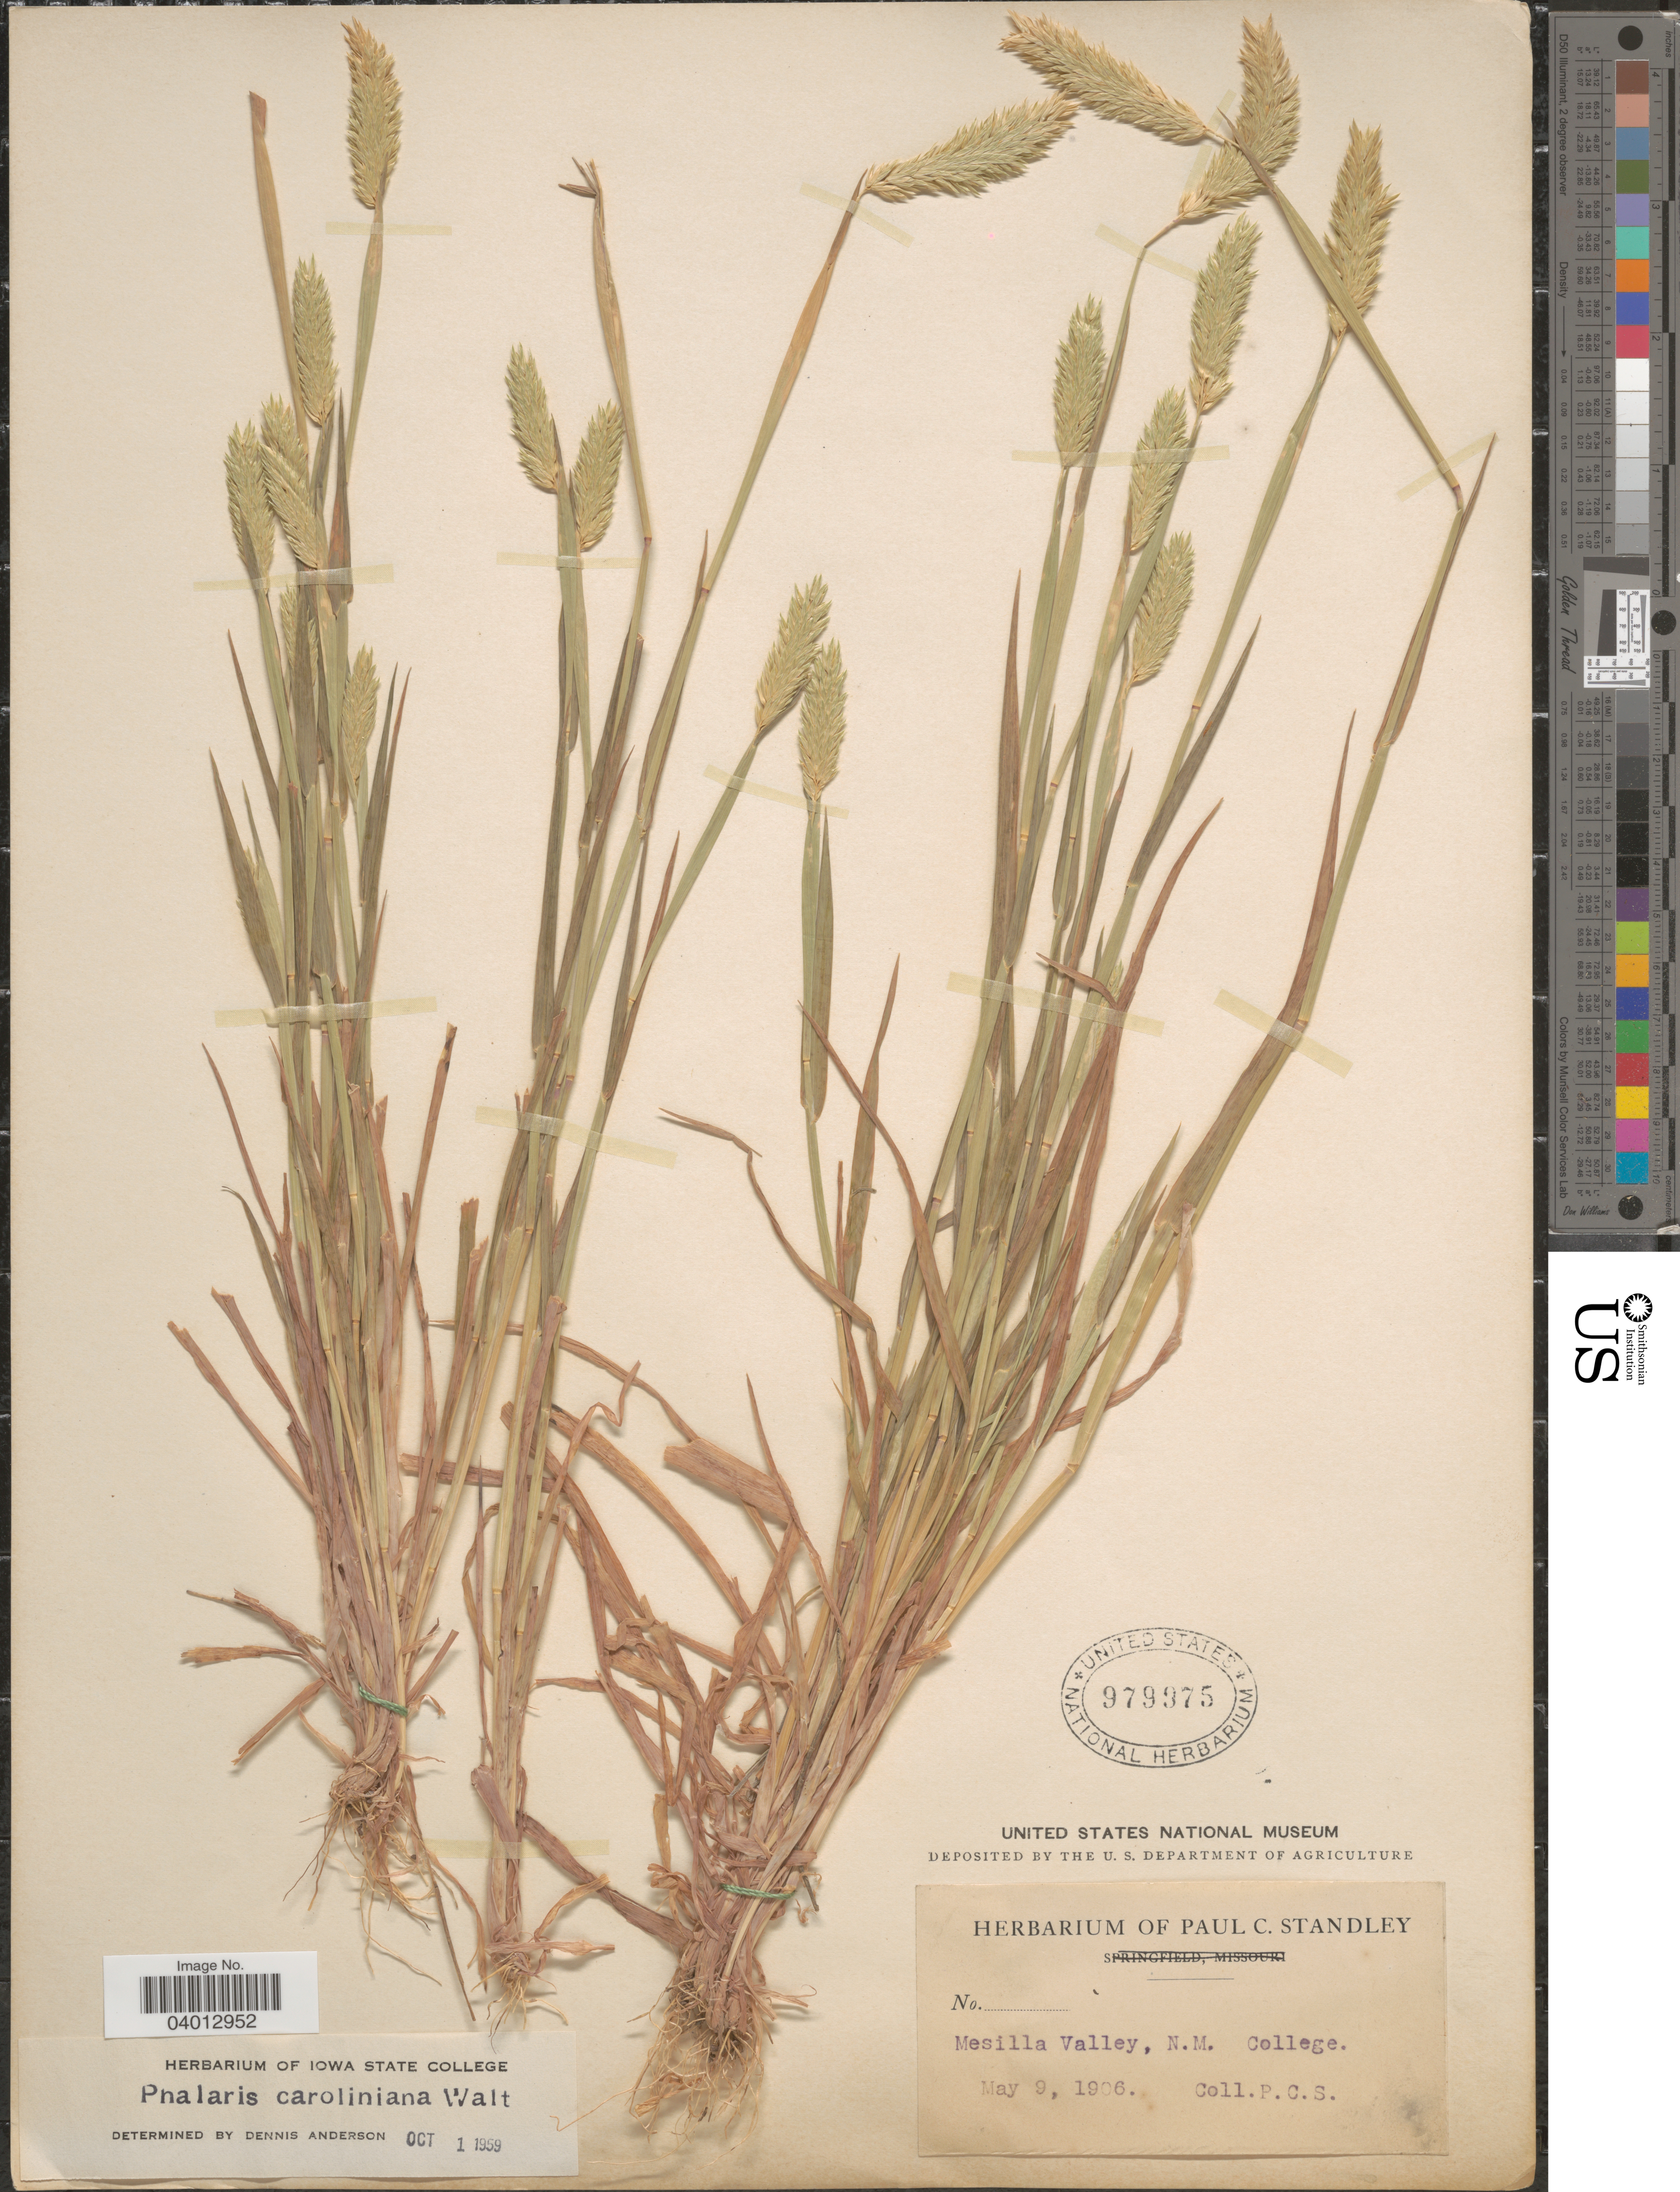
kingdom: Plantae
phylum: Tracheophyta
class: Liliopsida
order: Poales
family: Poaceae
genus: Phalaris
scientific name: Phalaris caroliniana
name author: Walter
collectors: P. C. Standley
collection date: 1906-05-09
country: United States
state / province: New Mexico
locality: Mesilla Valley, N. M. College.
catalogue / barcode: US 979975